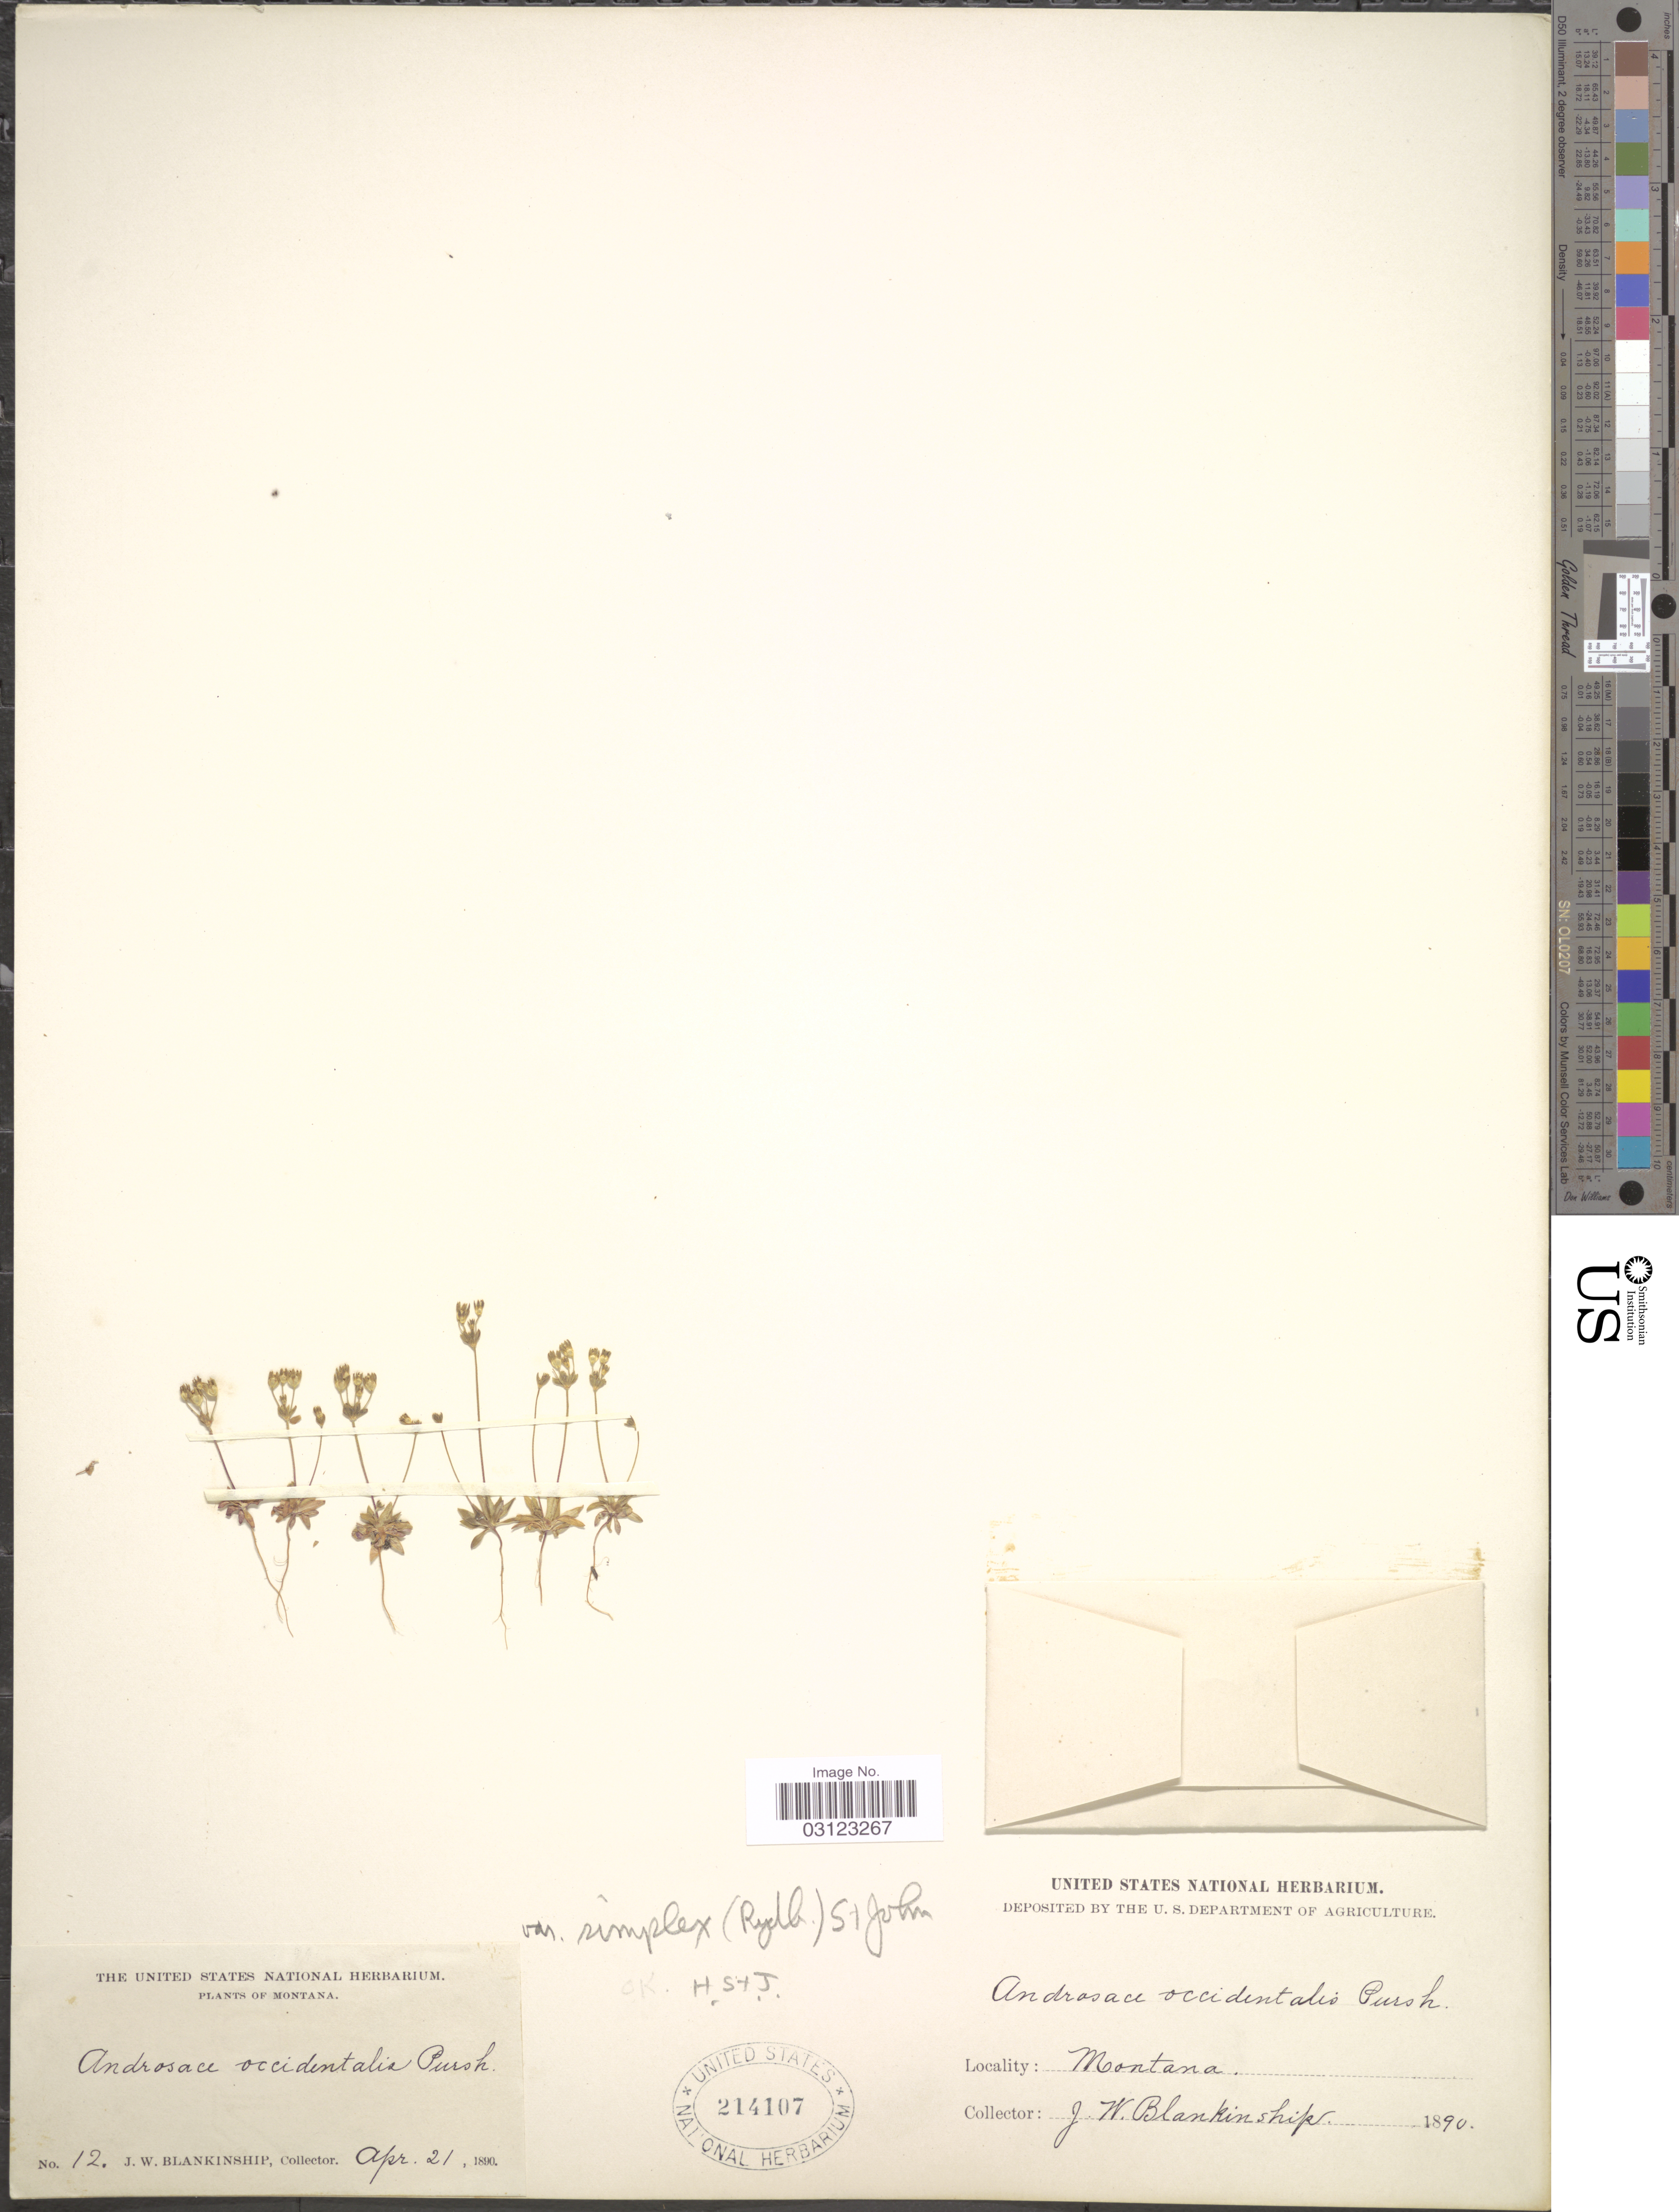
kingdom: Plantae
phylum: Tracheophyta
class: Magnoliopsida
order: Ericales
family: Primulaceae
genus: Androsace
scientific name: Androsace occidentalis f. simplex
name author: (Rydb.) G.T. Robbins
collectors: J. W. Blankinship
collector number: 12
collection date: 1890-04-21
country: United States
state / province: Montana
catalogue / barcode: US 214107